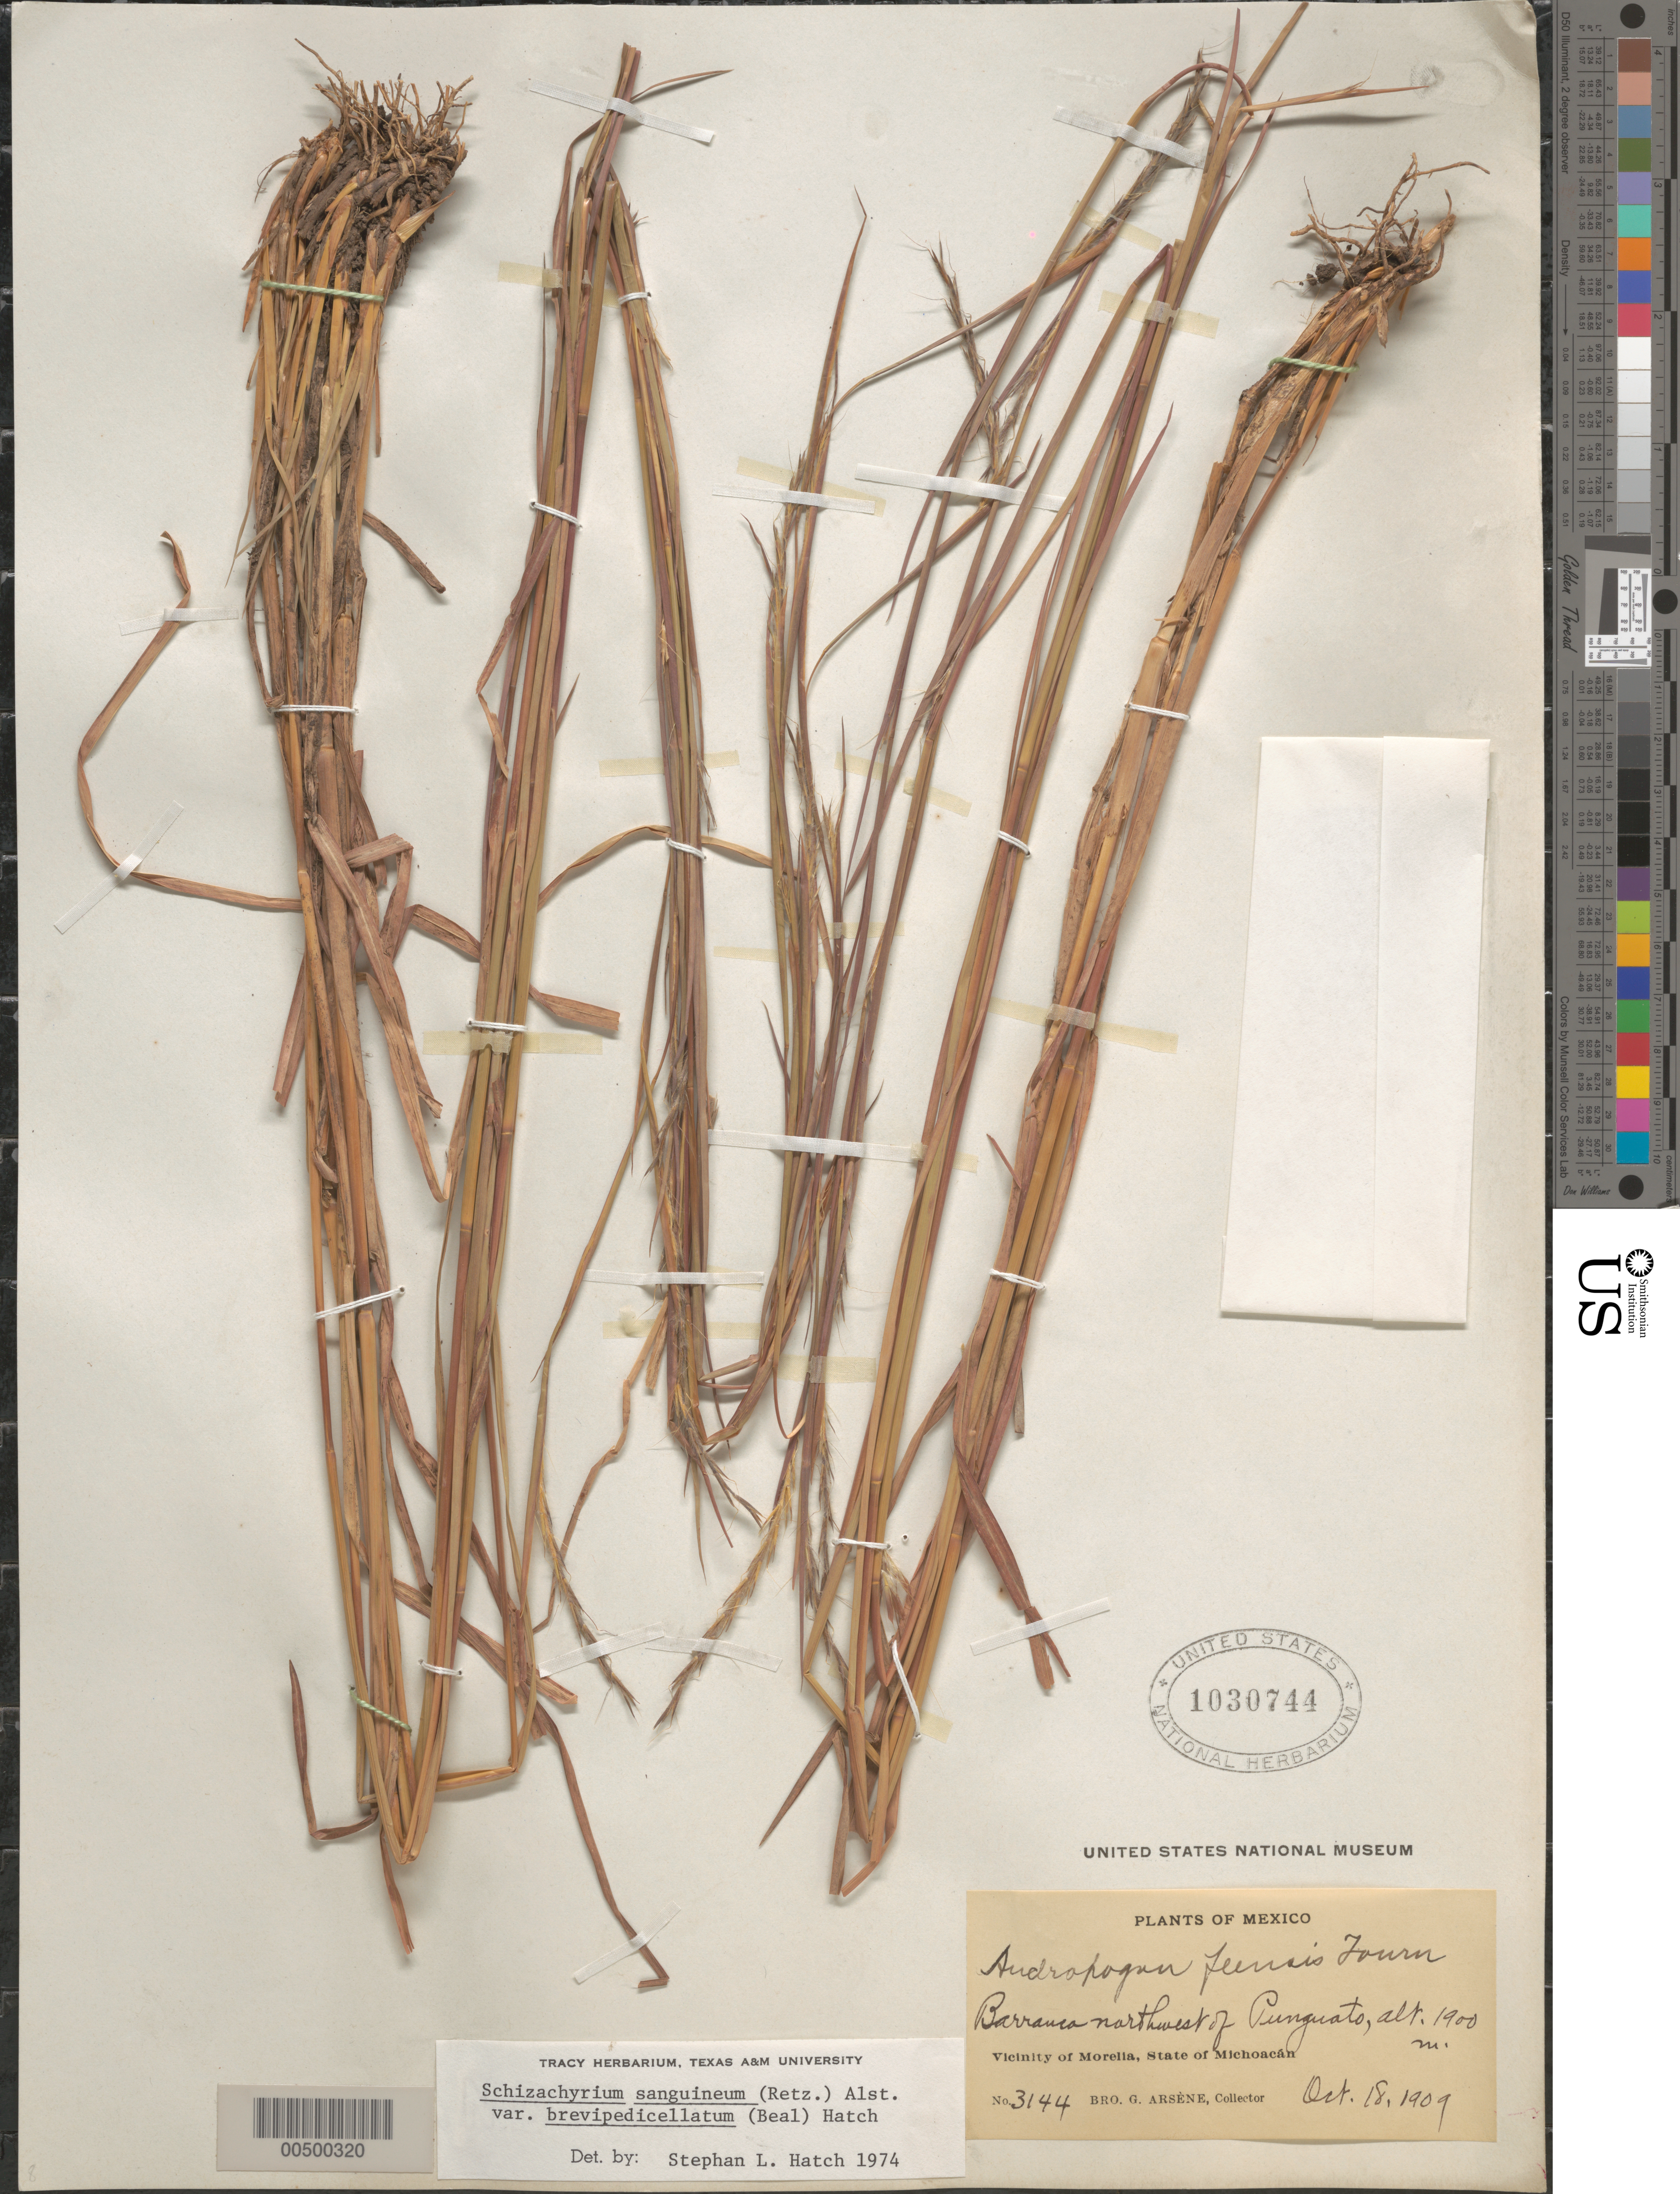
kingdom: Plantae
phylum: Tracheophyta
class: Liliopsida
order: Poales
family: Poaceae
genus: Schizachyrium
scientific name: Schizachyrium sanguineum var. brevipedicellatum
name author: (W.J. Beal) S.L. Hatch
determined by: Hatch, S. L.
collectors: Bro. G. Arsène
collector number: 3144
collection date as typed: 18 Oct 1909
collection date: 1909-10-18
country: Mexico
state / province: Michoacán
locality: Barranca NW of Punguato, vicinity of Morelia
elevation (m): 1900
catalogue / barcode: US 1030744